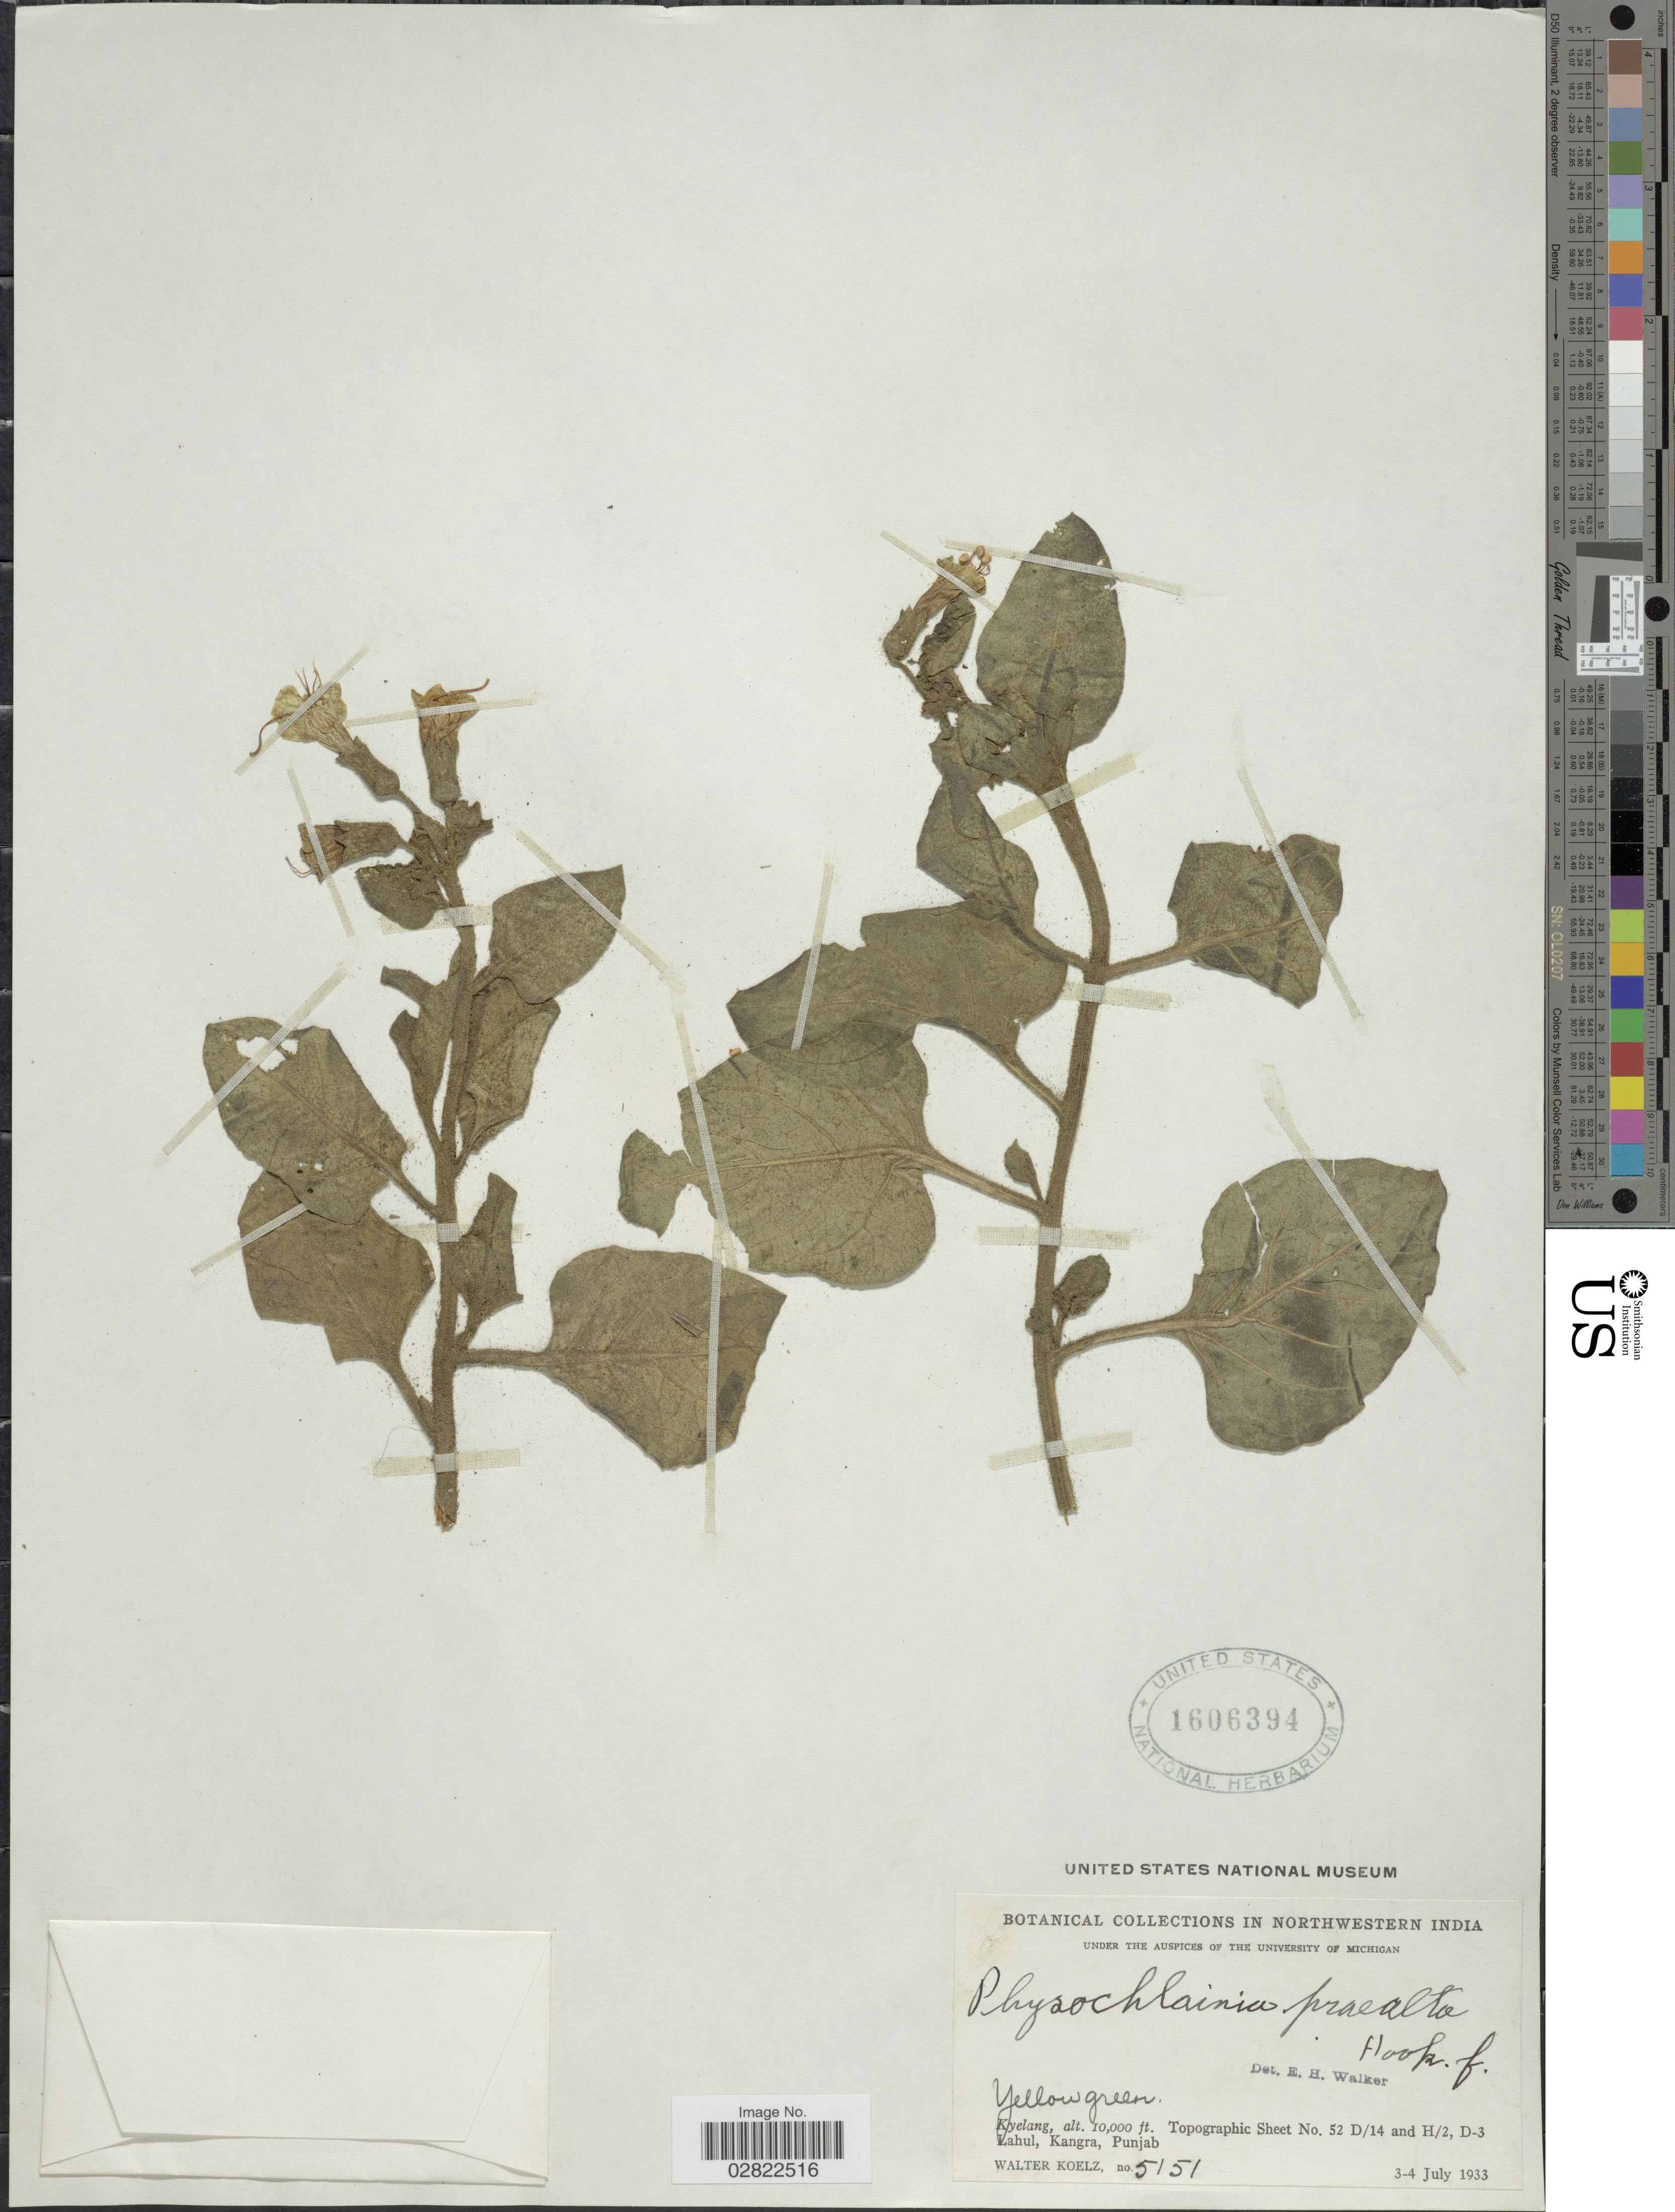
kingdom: Plantae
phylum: Tracheophyta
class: Magnoliopsida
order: Solanales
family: Solanaceae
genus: Physochlaina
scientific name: Physochlaina praealta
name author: (Decne.) Miers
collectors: W. N. Koelz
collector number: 5151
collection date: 1933-07-03/1933-07-04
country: India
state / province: Punjab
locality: Northwestern India, Kyelang, Topographic Sheet No. 52 D/14 and H/2, D-3 Lahul, Kangra, Punjab.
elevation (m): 3048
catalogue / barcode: US 1606394